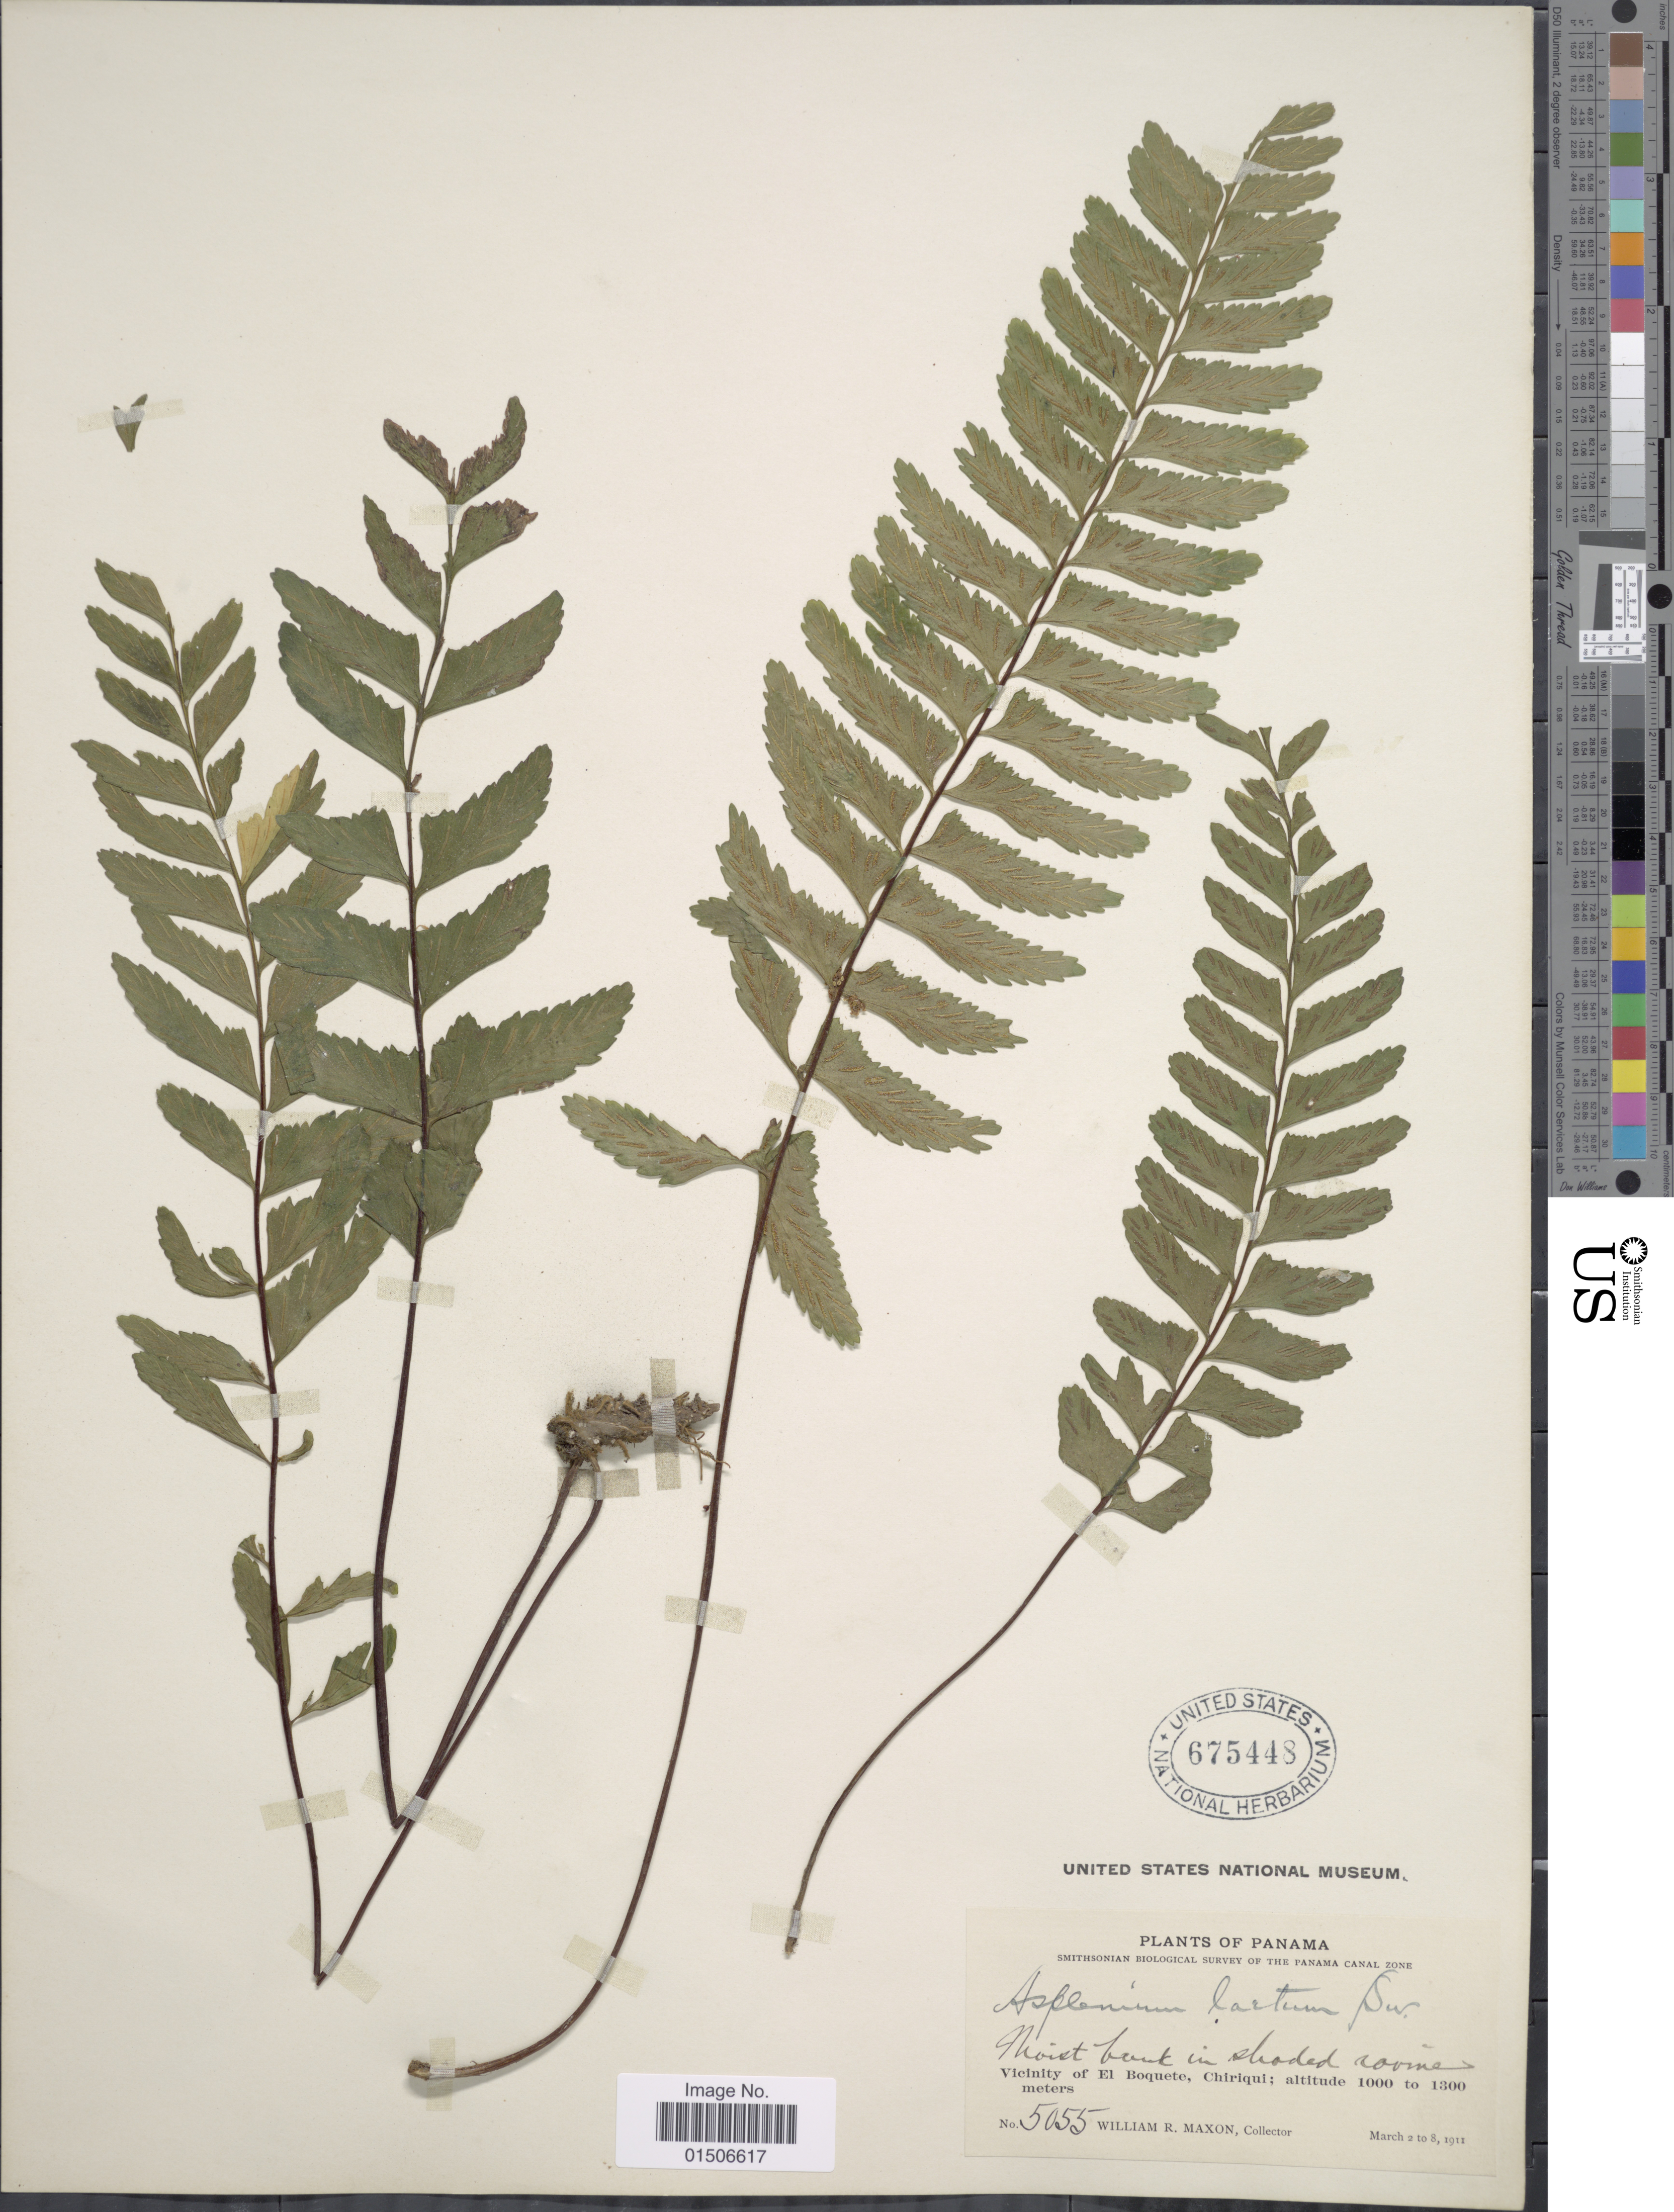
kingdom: Plantae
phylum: Tracheophyta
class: Polypodiopsida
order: Polypodiales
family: Aspleniaceae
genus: Asplenium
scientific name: Asplenium laetum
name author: Sw.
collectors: W. R. Maxon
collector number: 5055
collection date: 1911-03-02/1911-03-08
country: Panama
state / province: Chiriqui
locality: Moist bank in shaded ravine, Vicinity of El Boqute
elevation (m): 1000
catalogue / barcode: US 675448